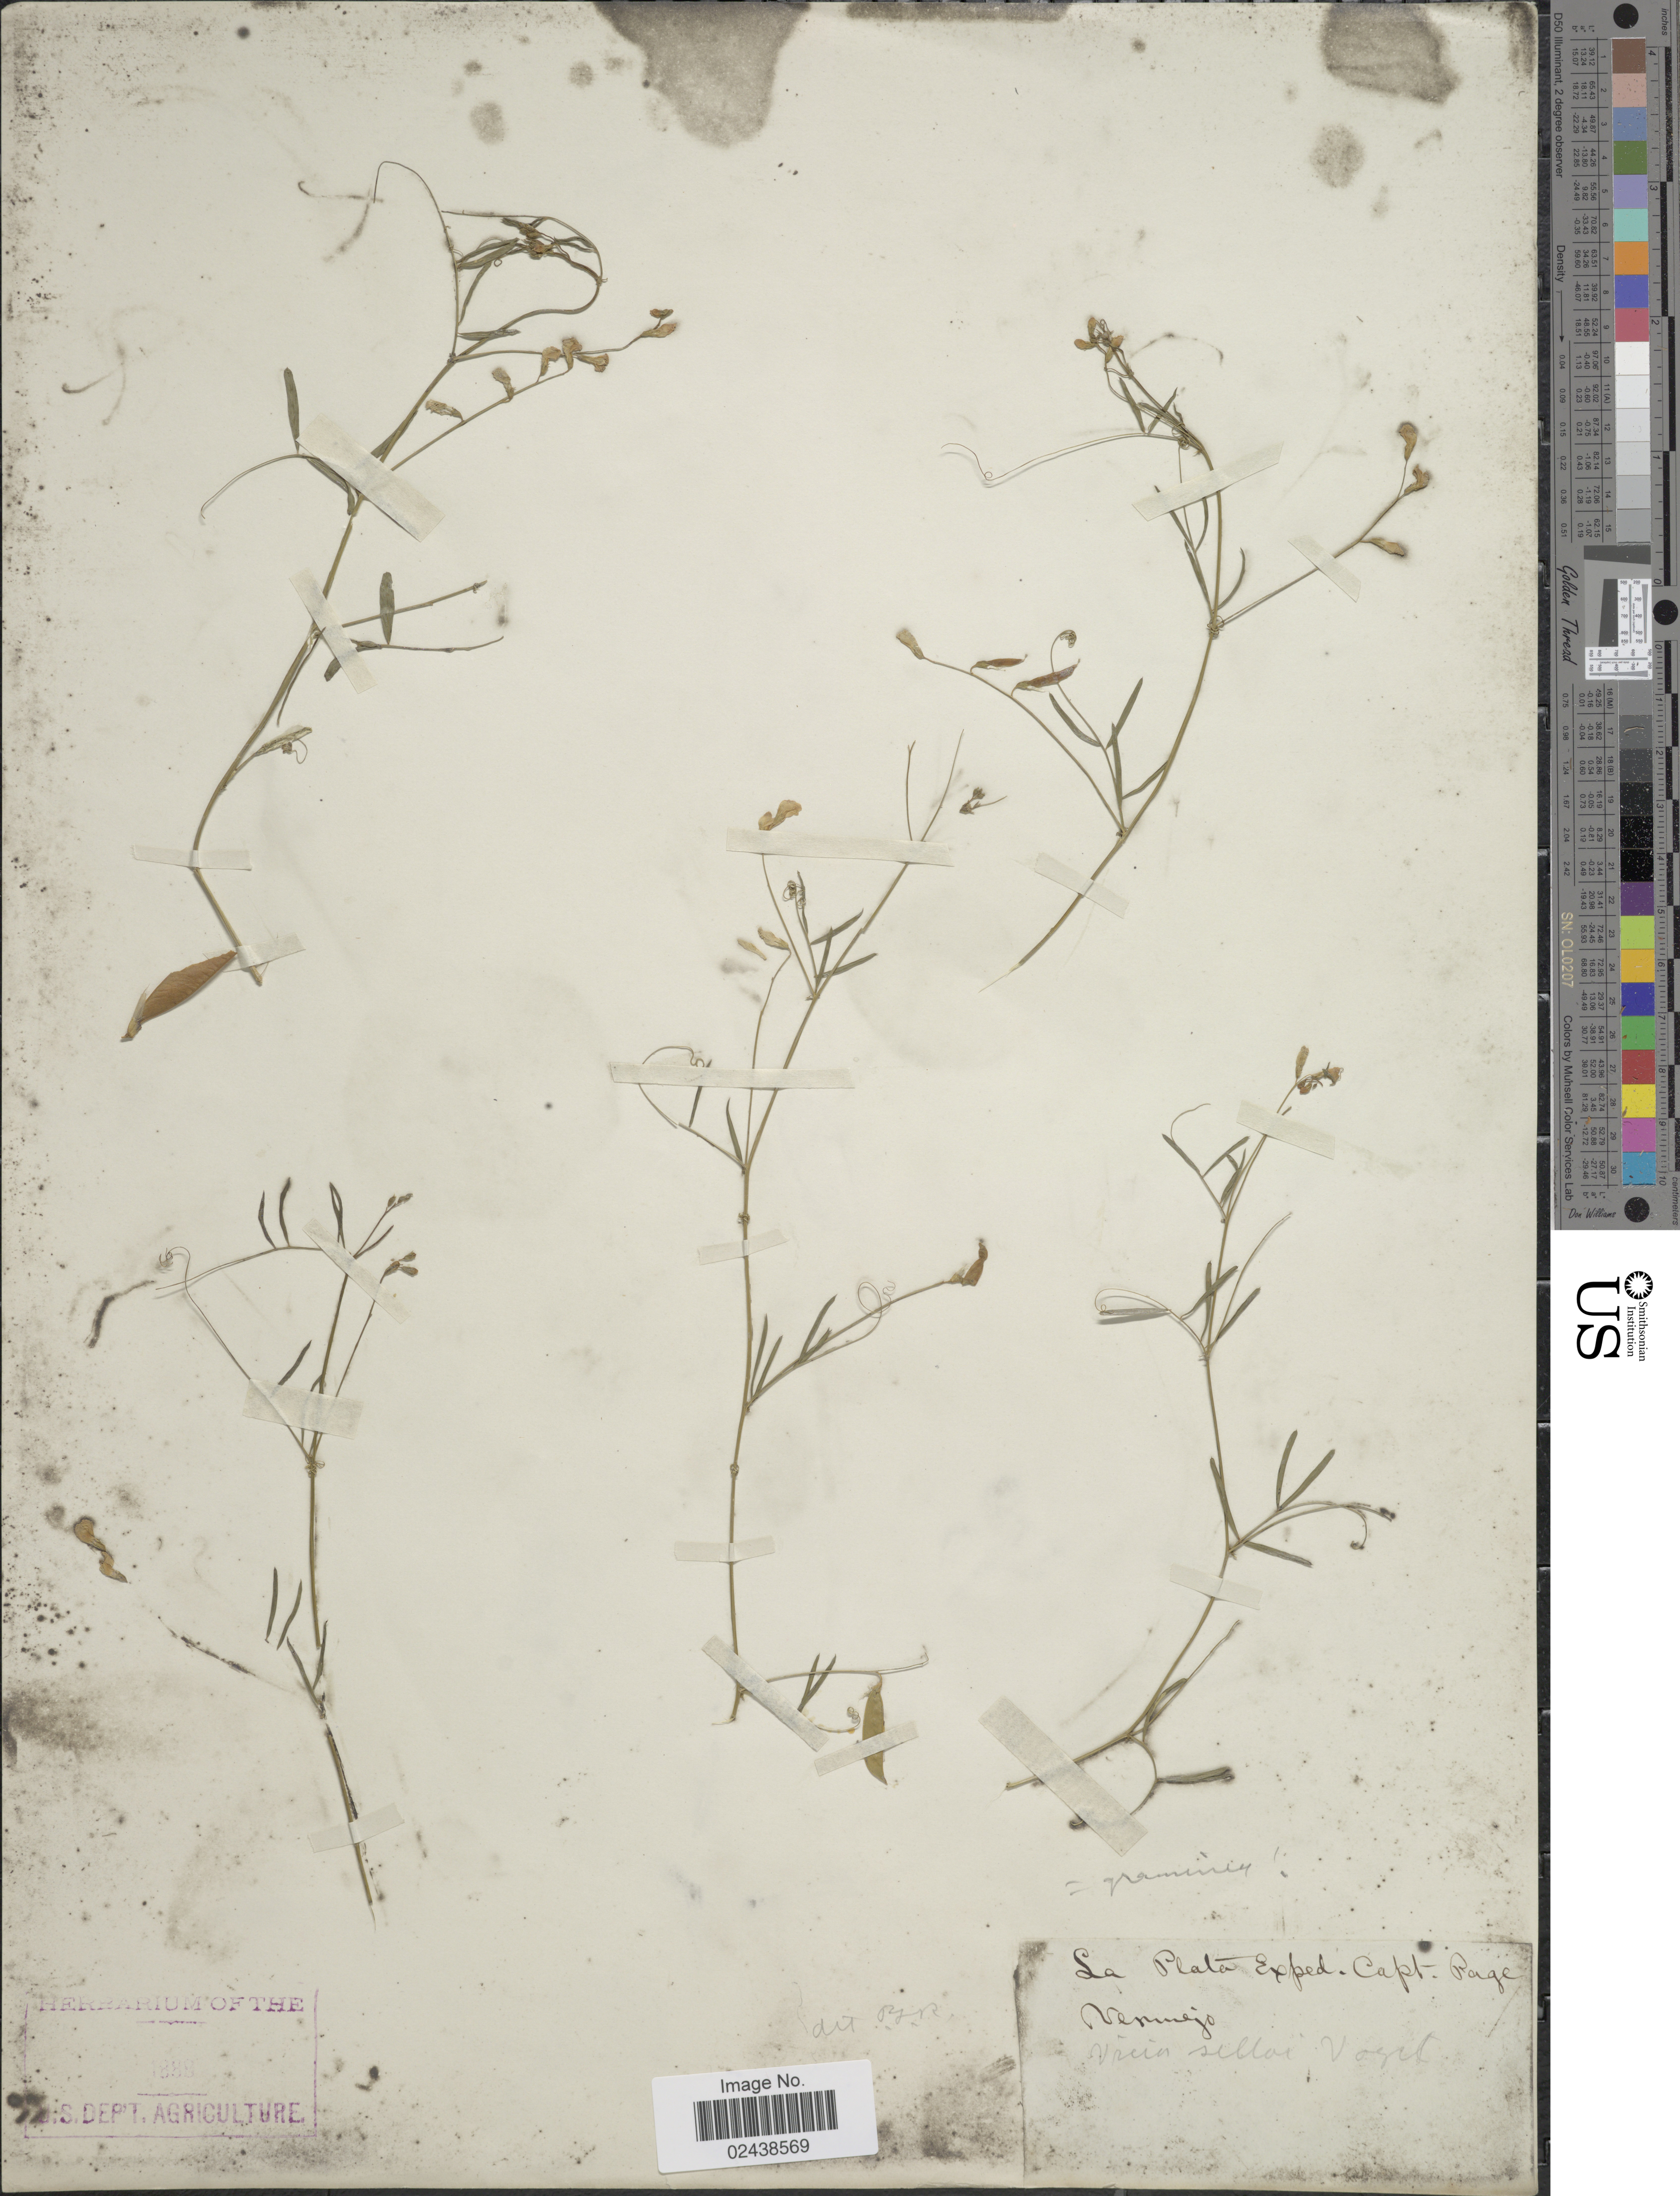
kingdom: Plantae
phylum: Tracheophyta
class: Magnoliopsida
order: Fabales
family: Fabaceae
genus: Vicia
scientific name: Vicia graminea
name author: Sm.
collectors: Capt. Page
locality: La Plata. Vermejo